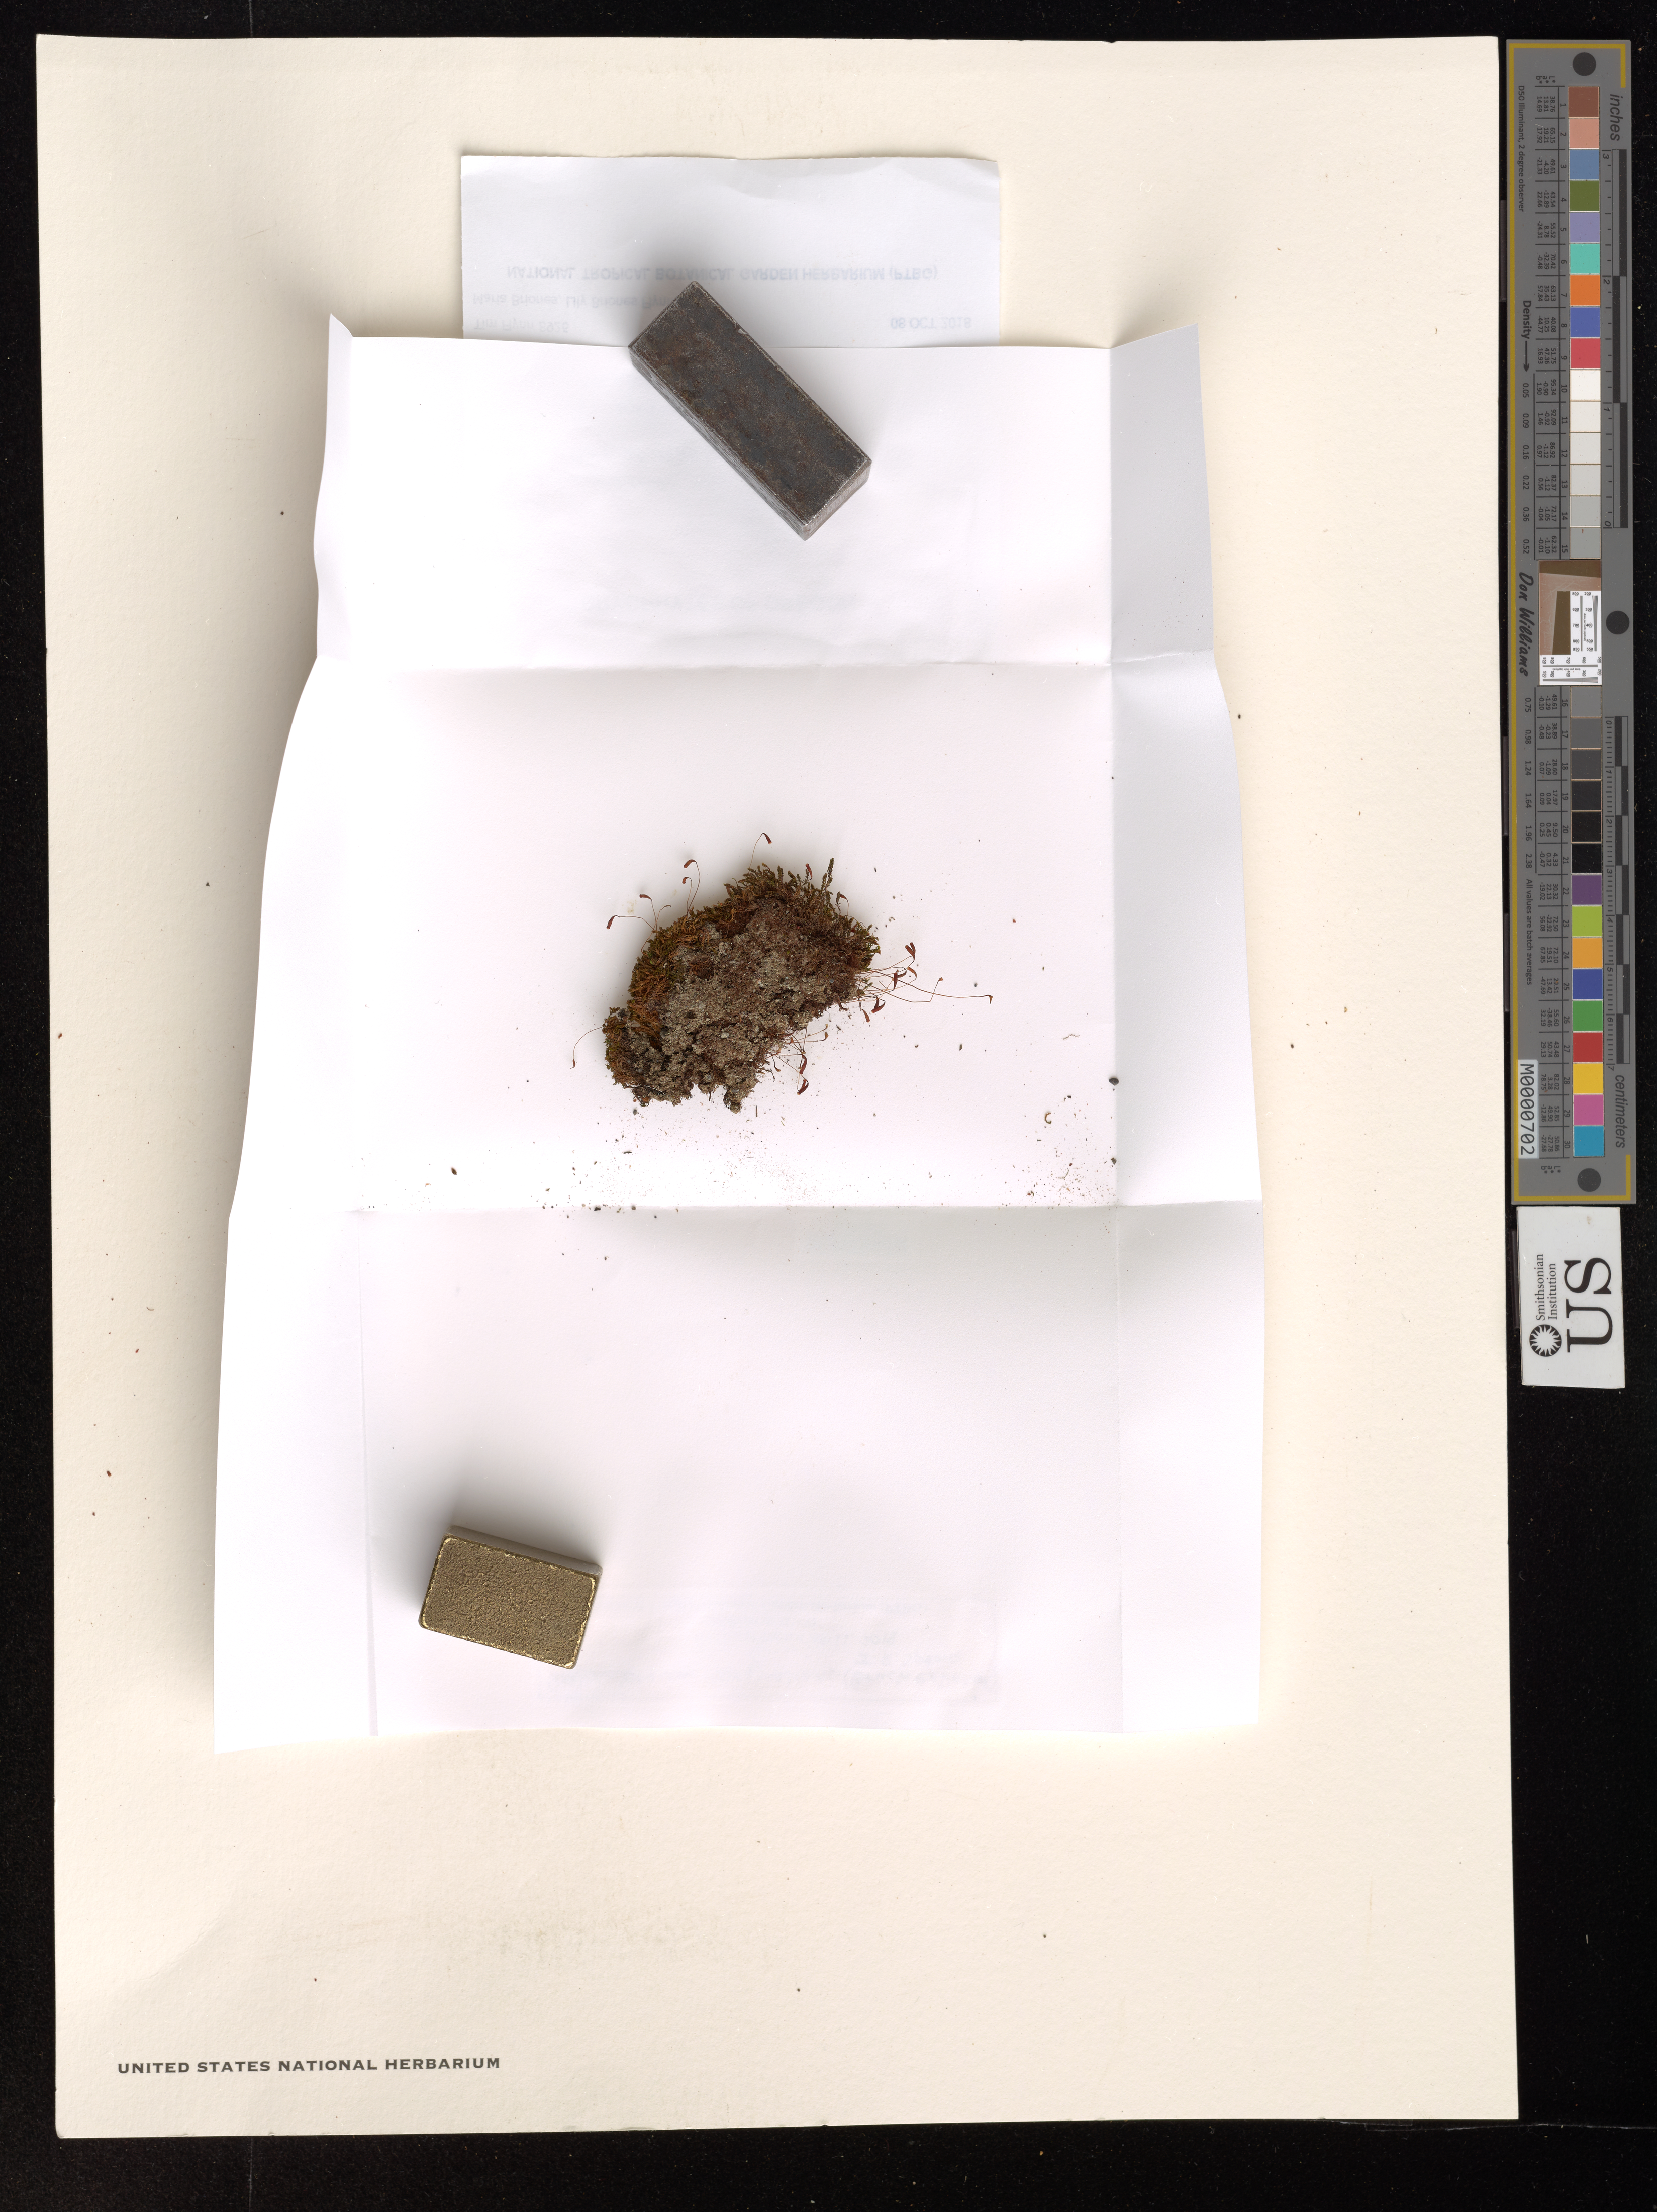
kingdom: Plantae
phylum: Bryophyta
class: Bryopsida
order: Bryales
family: Bryaceae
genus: Rosulabryum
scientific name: Rosulabryum torguescens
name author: (Bruch ex De Not.) J. R. Spence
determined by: Toren, David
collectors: T. Flynn & L. Flynn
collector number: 8926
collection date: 2018-10-08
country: United States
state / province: Oregon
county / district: Multnomah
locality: Multnomah County. Portland, Pearl District, 200-298 NW 11th Ave. City scape.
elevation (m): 11